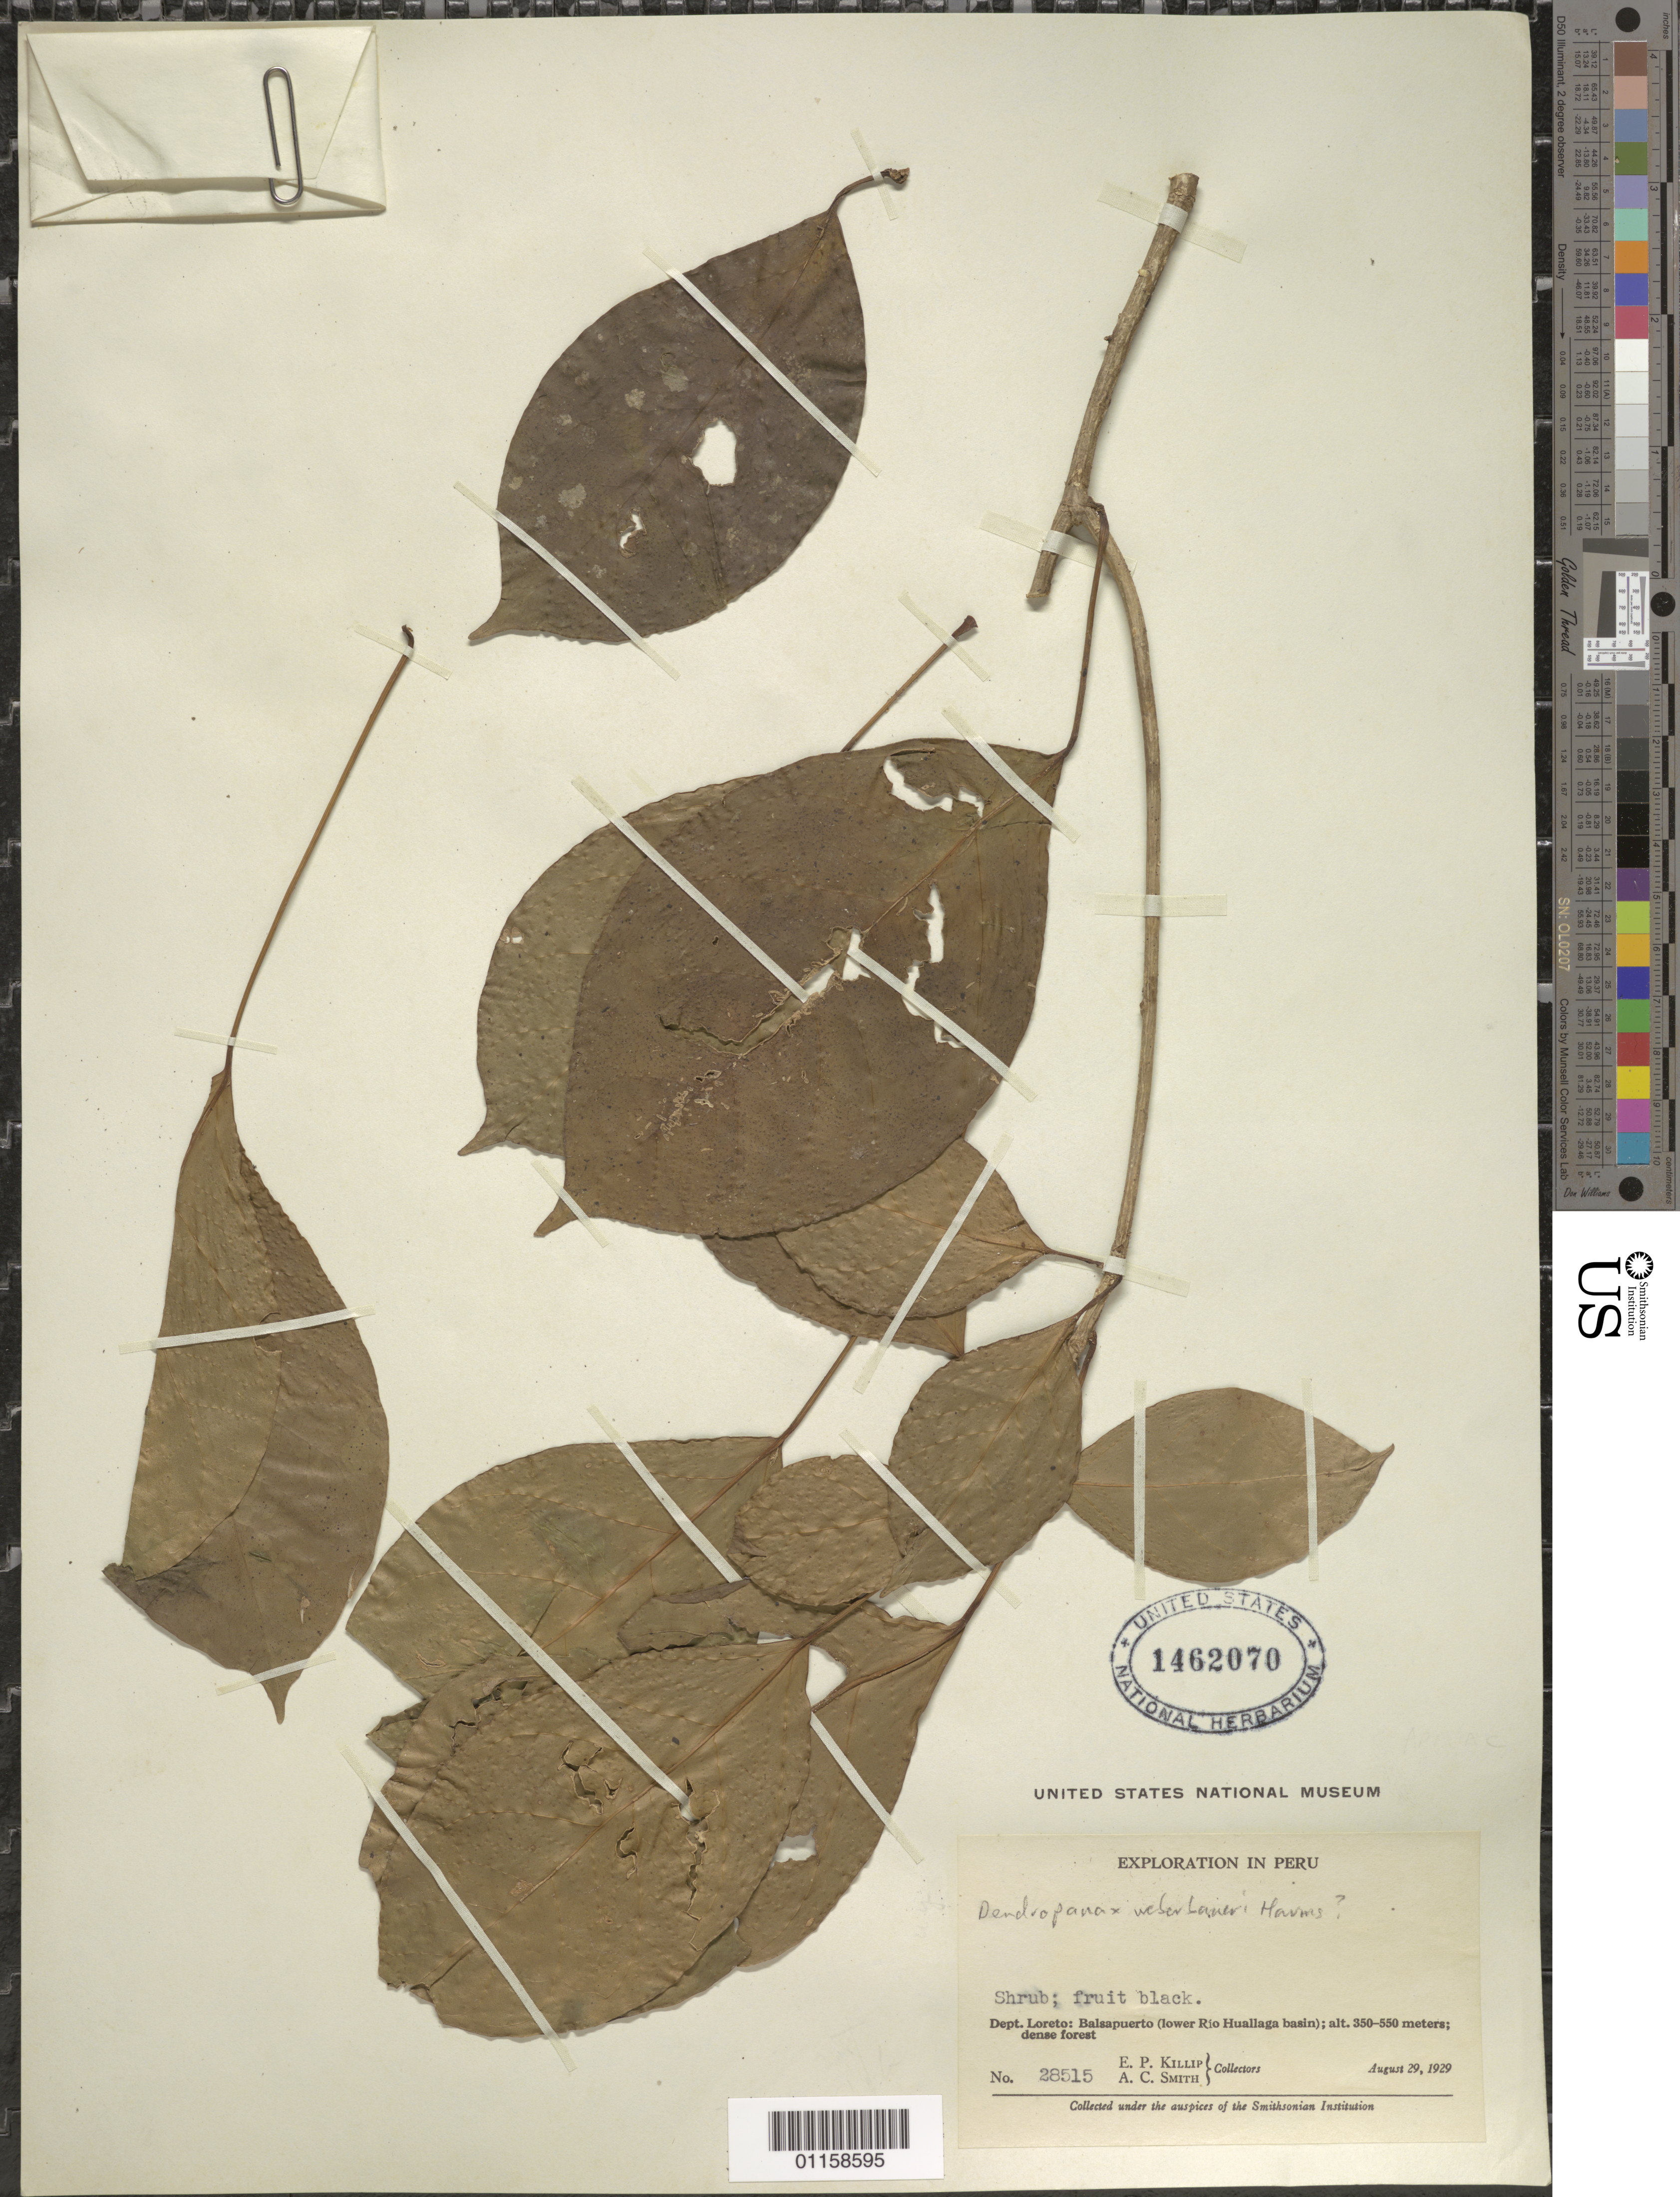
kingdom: Plantae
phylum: Tracheophyta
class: Magnoliopsida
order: Apiales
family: Araliaceae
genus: Dendropanax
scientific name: Dendropanax weberbaueri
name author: (Harms) Harms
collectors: E. P. Killip & A. C. Smith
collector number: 28515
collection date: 1929-08-29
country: Peru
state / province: Loreto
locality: Balsapuerto.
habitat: Shrub, in dense forest.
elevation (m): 350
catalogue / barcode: US 1462070